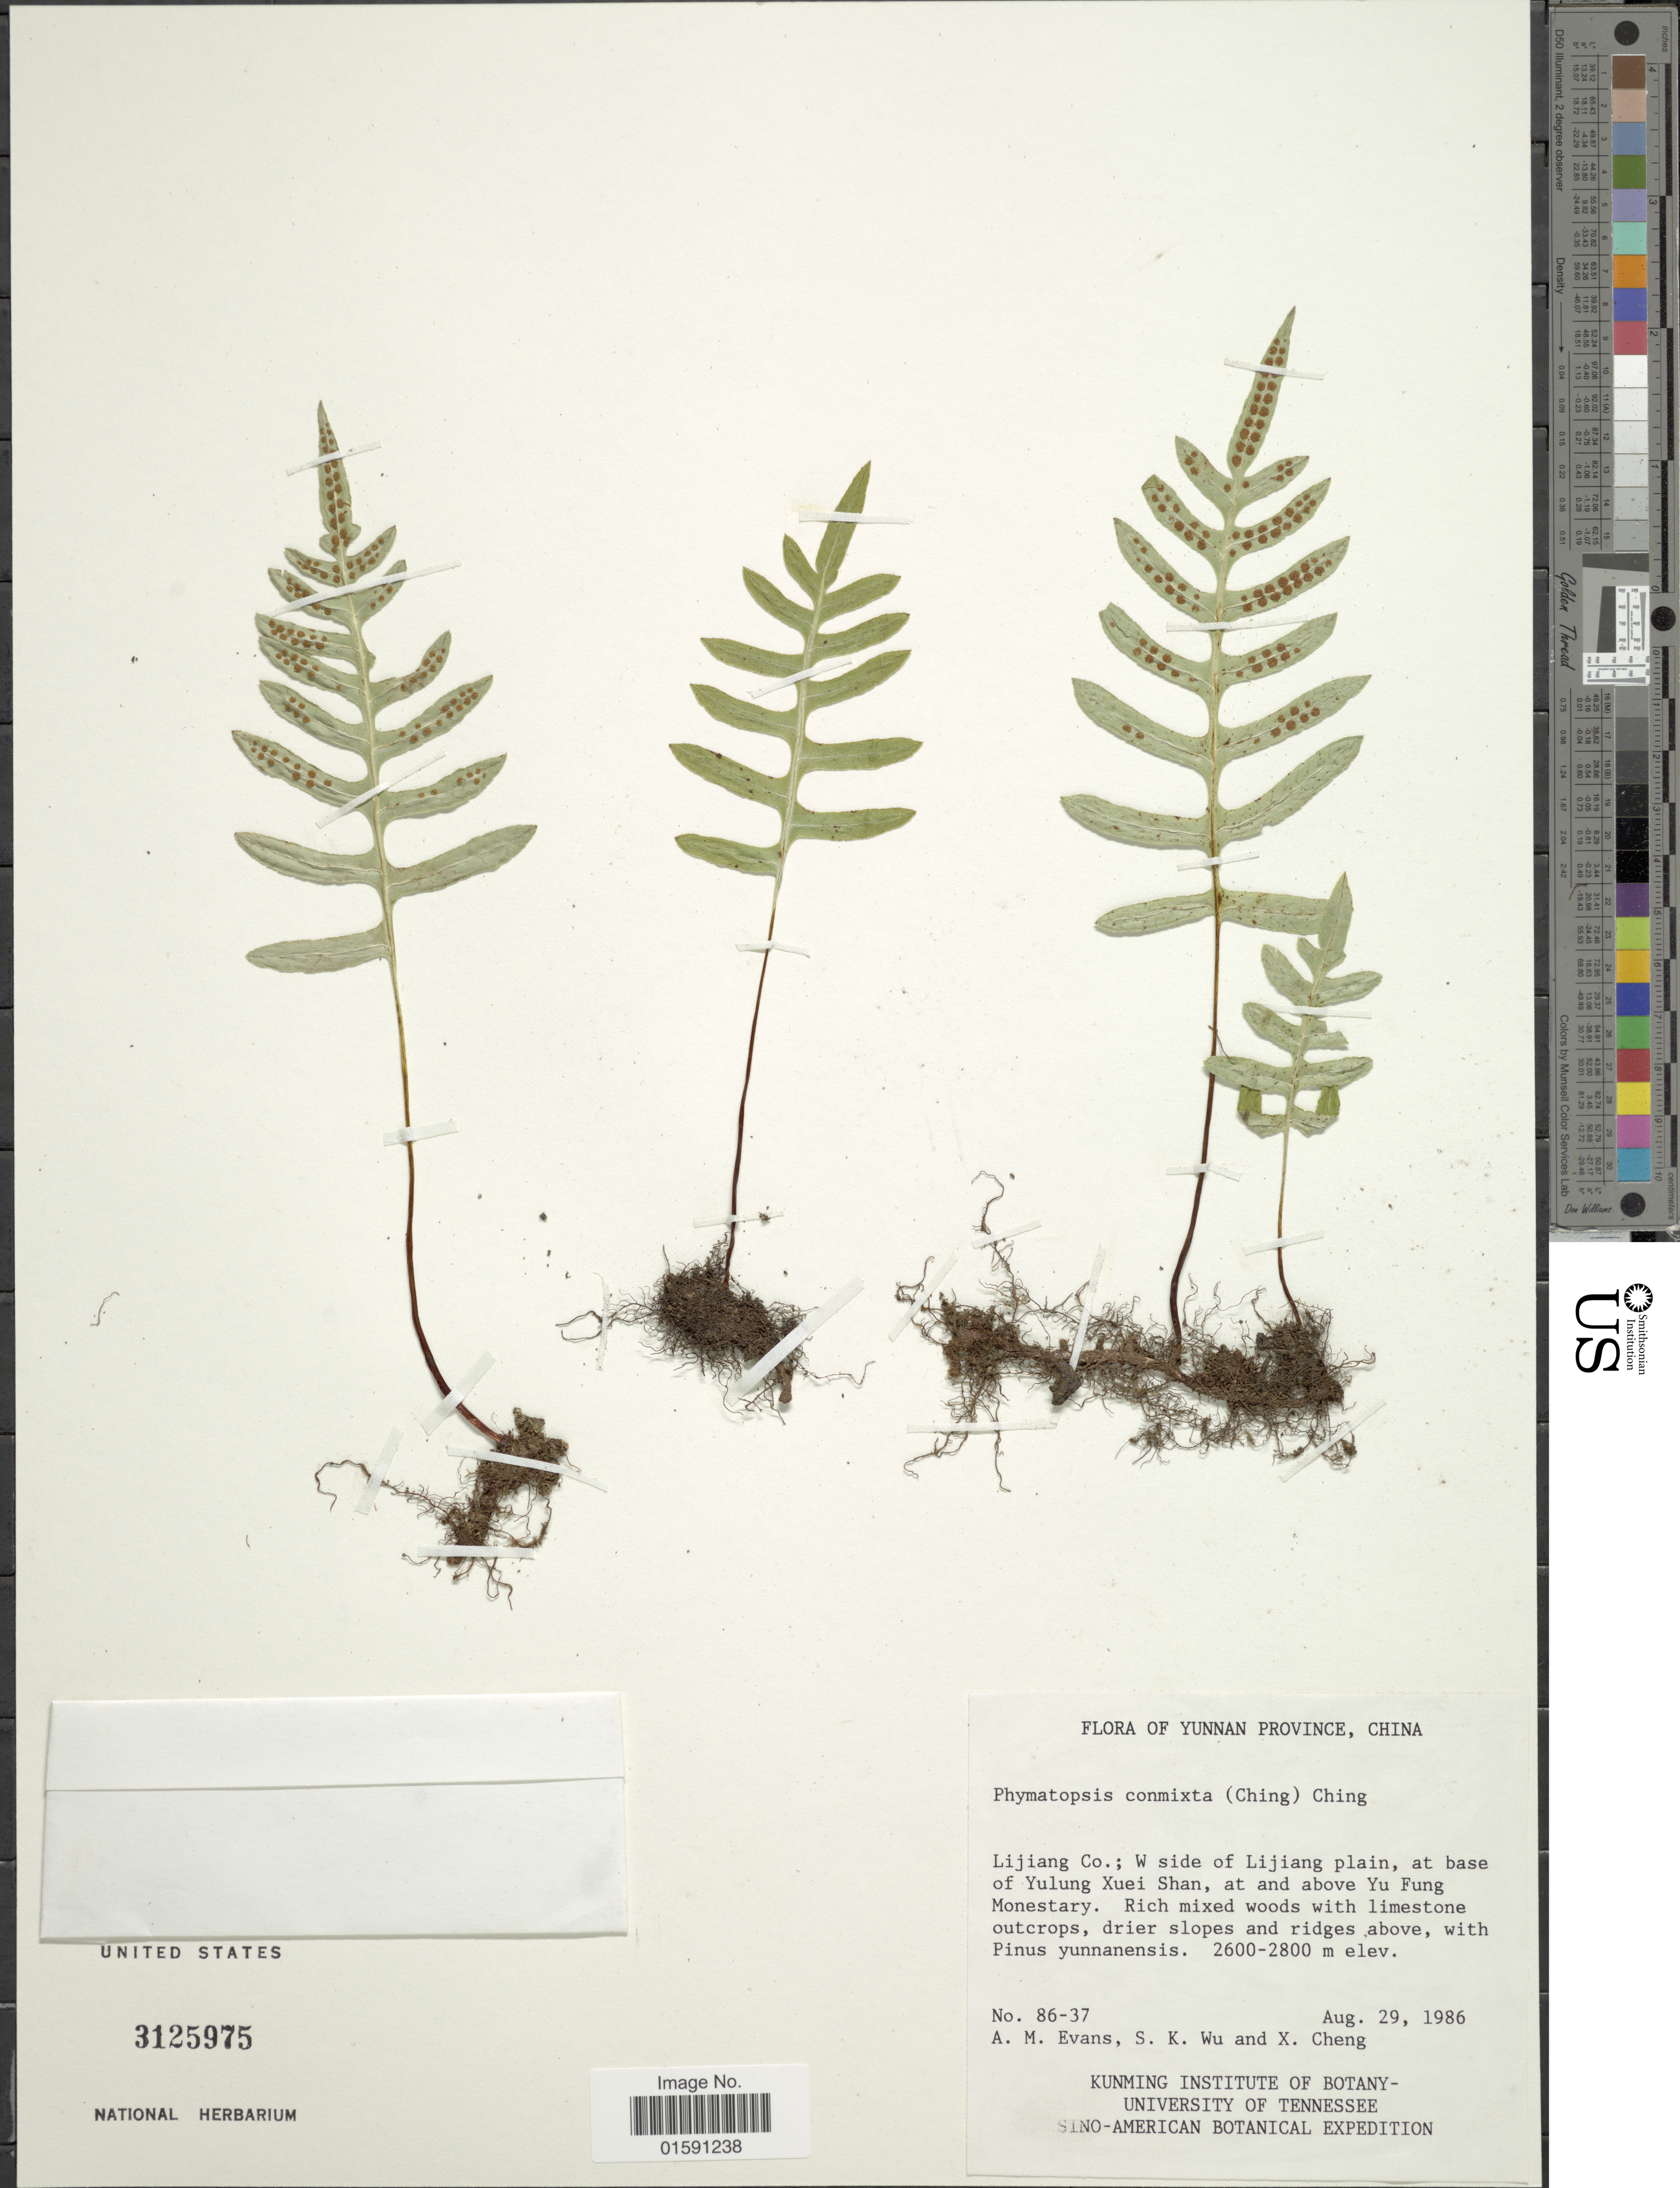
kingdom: Plantae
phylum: Tracheophyta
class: Polypodiopsida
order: Polypodiales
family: Polypodiaceae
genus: Selliguea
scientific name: Selliguea conmixta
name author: (Ching) S. L. Yu et al.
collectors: A. M. Evans, S. K. Wu & X. Cheng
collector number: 86-37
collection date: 1986-08-29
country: China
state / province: Yunnan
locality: Lijiang Co;.: W side of Lijiang plain, at base of Yulung Xuei Shan, ar an above Yu Fung Monestery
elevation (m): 2600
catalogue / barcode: US 3125975